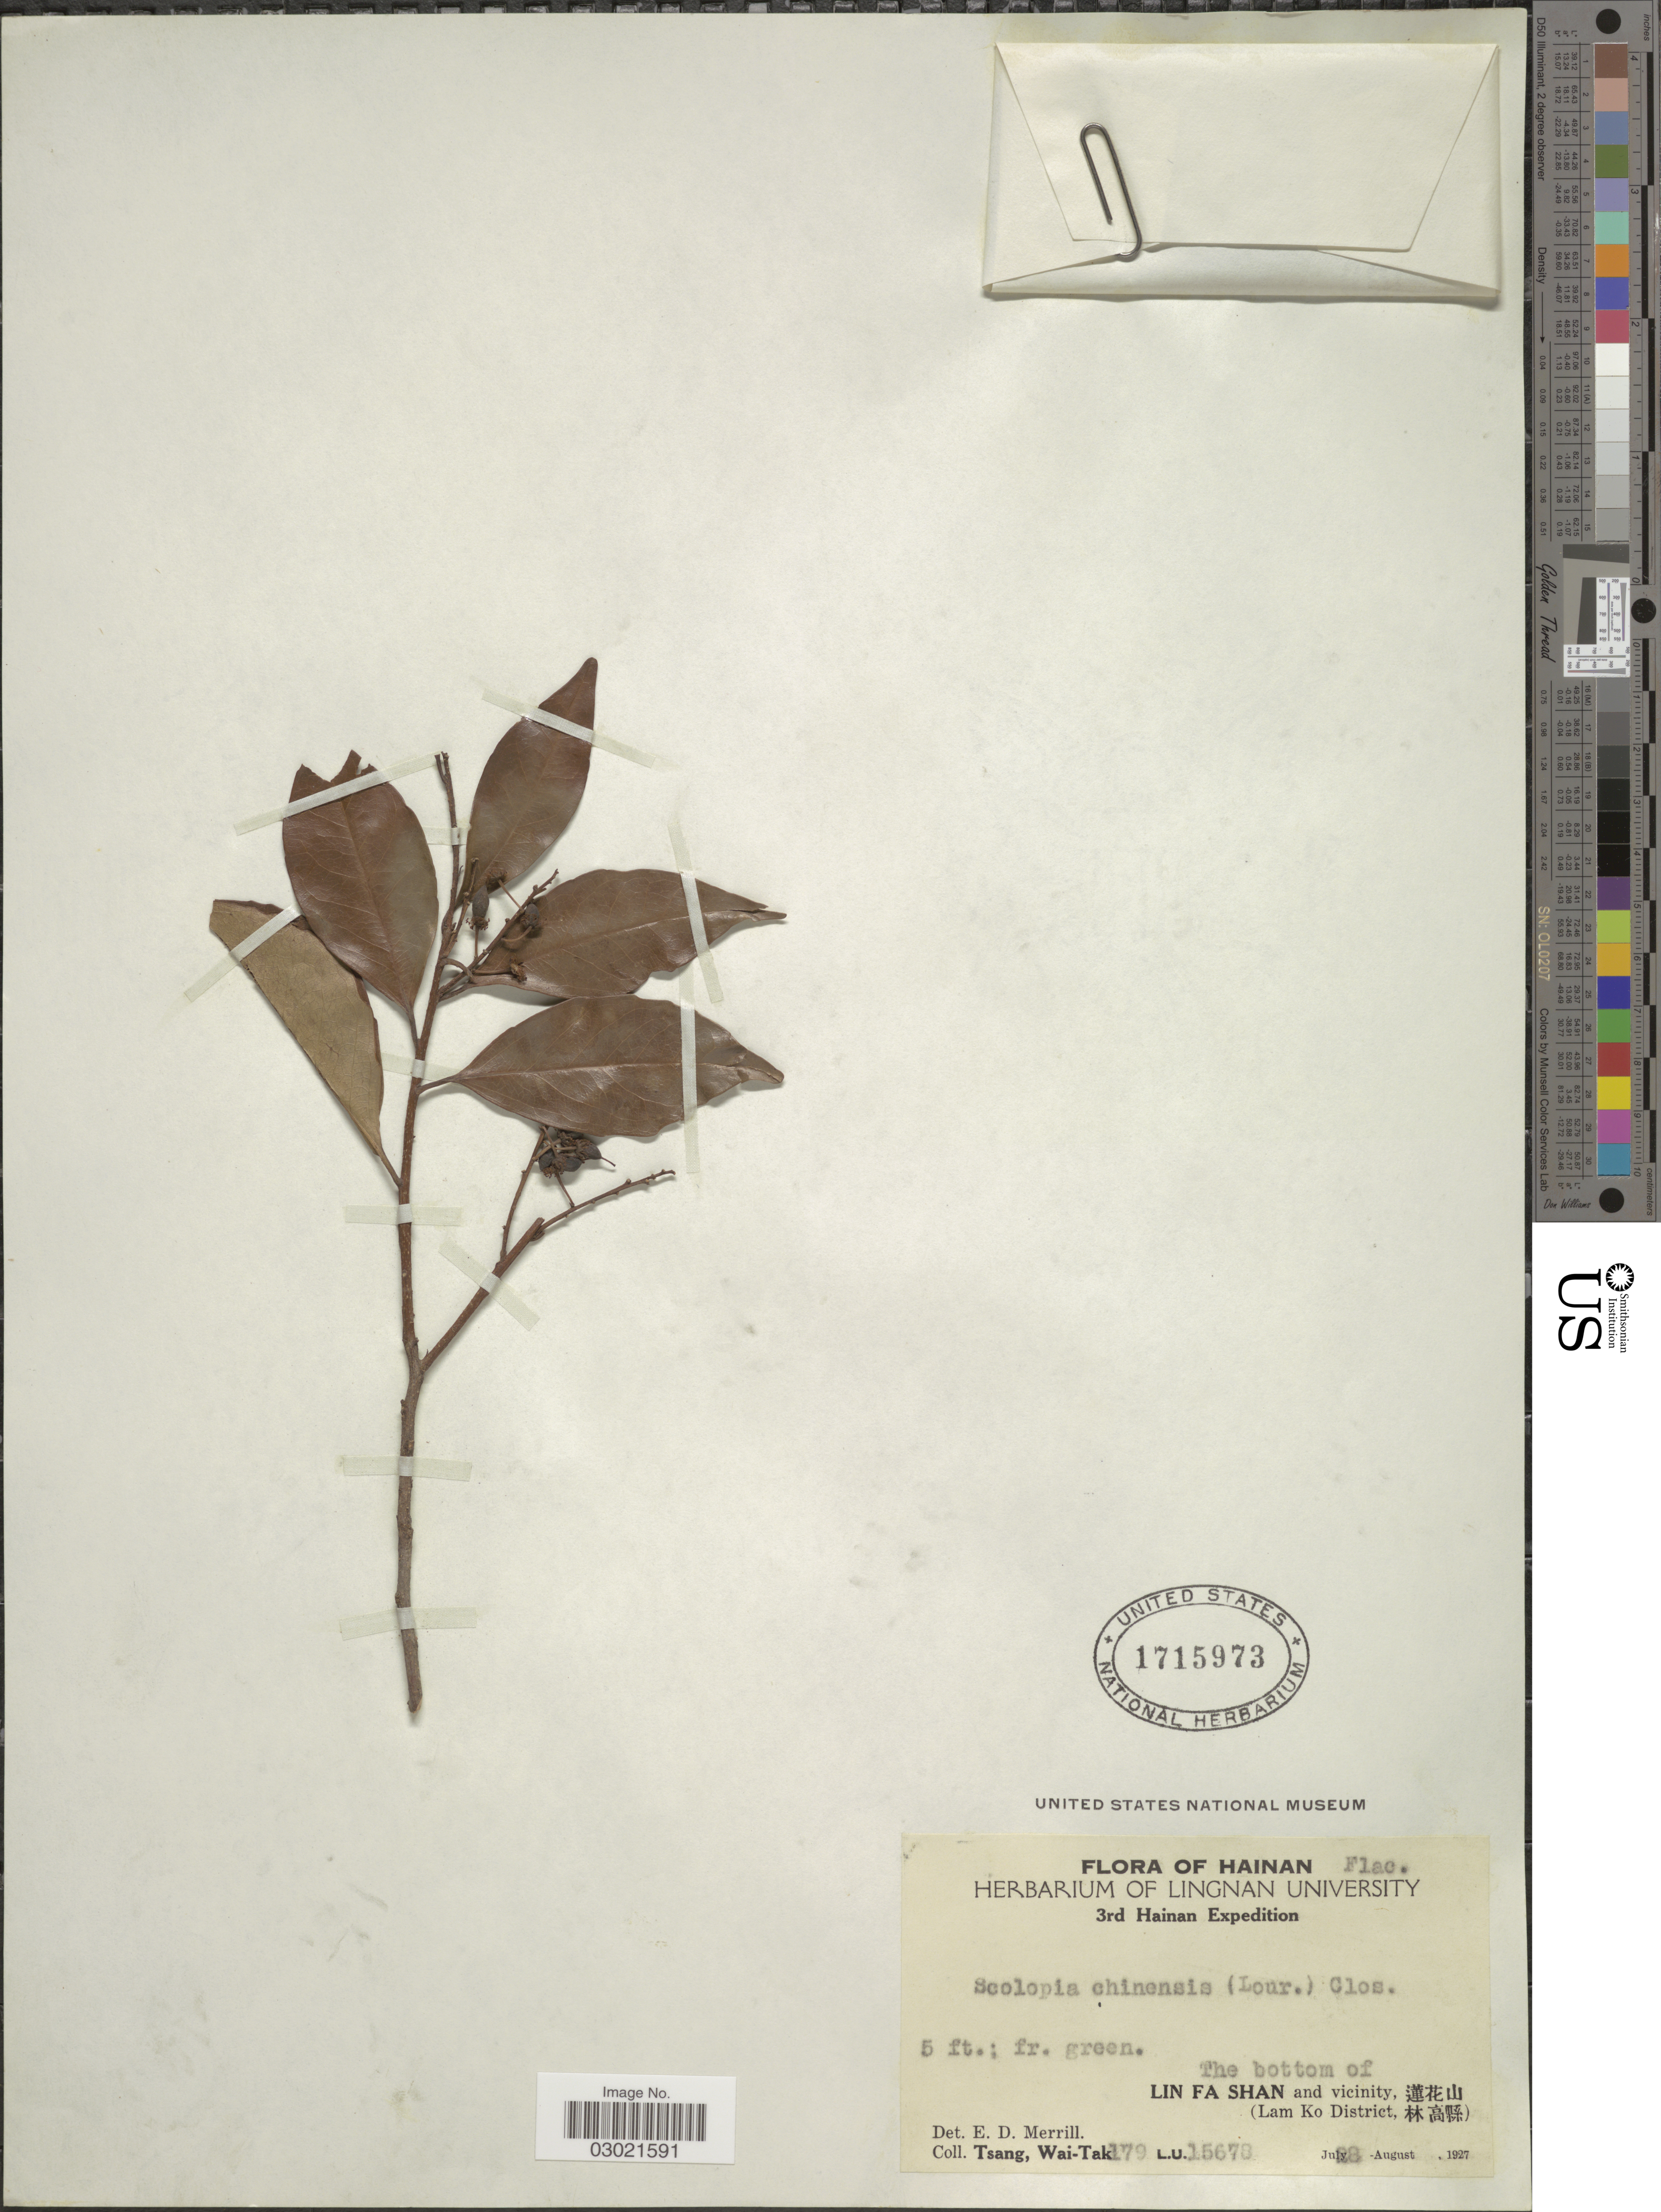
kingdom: Plantae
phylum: Tracheophyta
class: Magnoliopsida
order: Malpighiales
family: Salicaceae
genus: Scolopia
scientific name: Scolopia chinensis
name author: (Lour.) Clos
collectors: W. T. Tsang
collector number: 179/LU15678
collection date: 1927-07-28/1927-08-28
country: China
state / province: Hainan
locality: The bottom of Lin Fa Shan and vicinity, (Lam Ko District).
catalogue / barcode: US 1715973